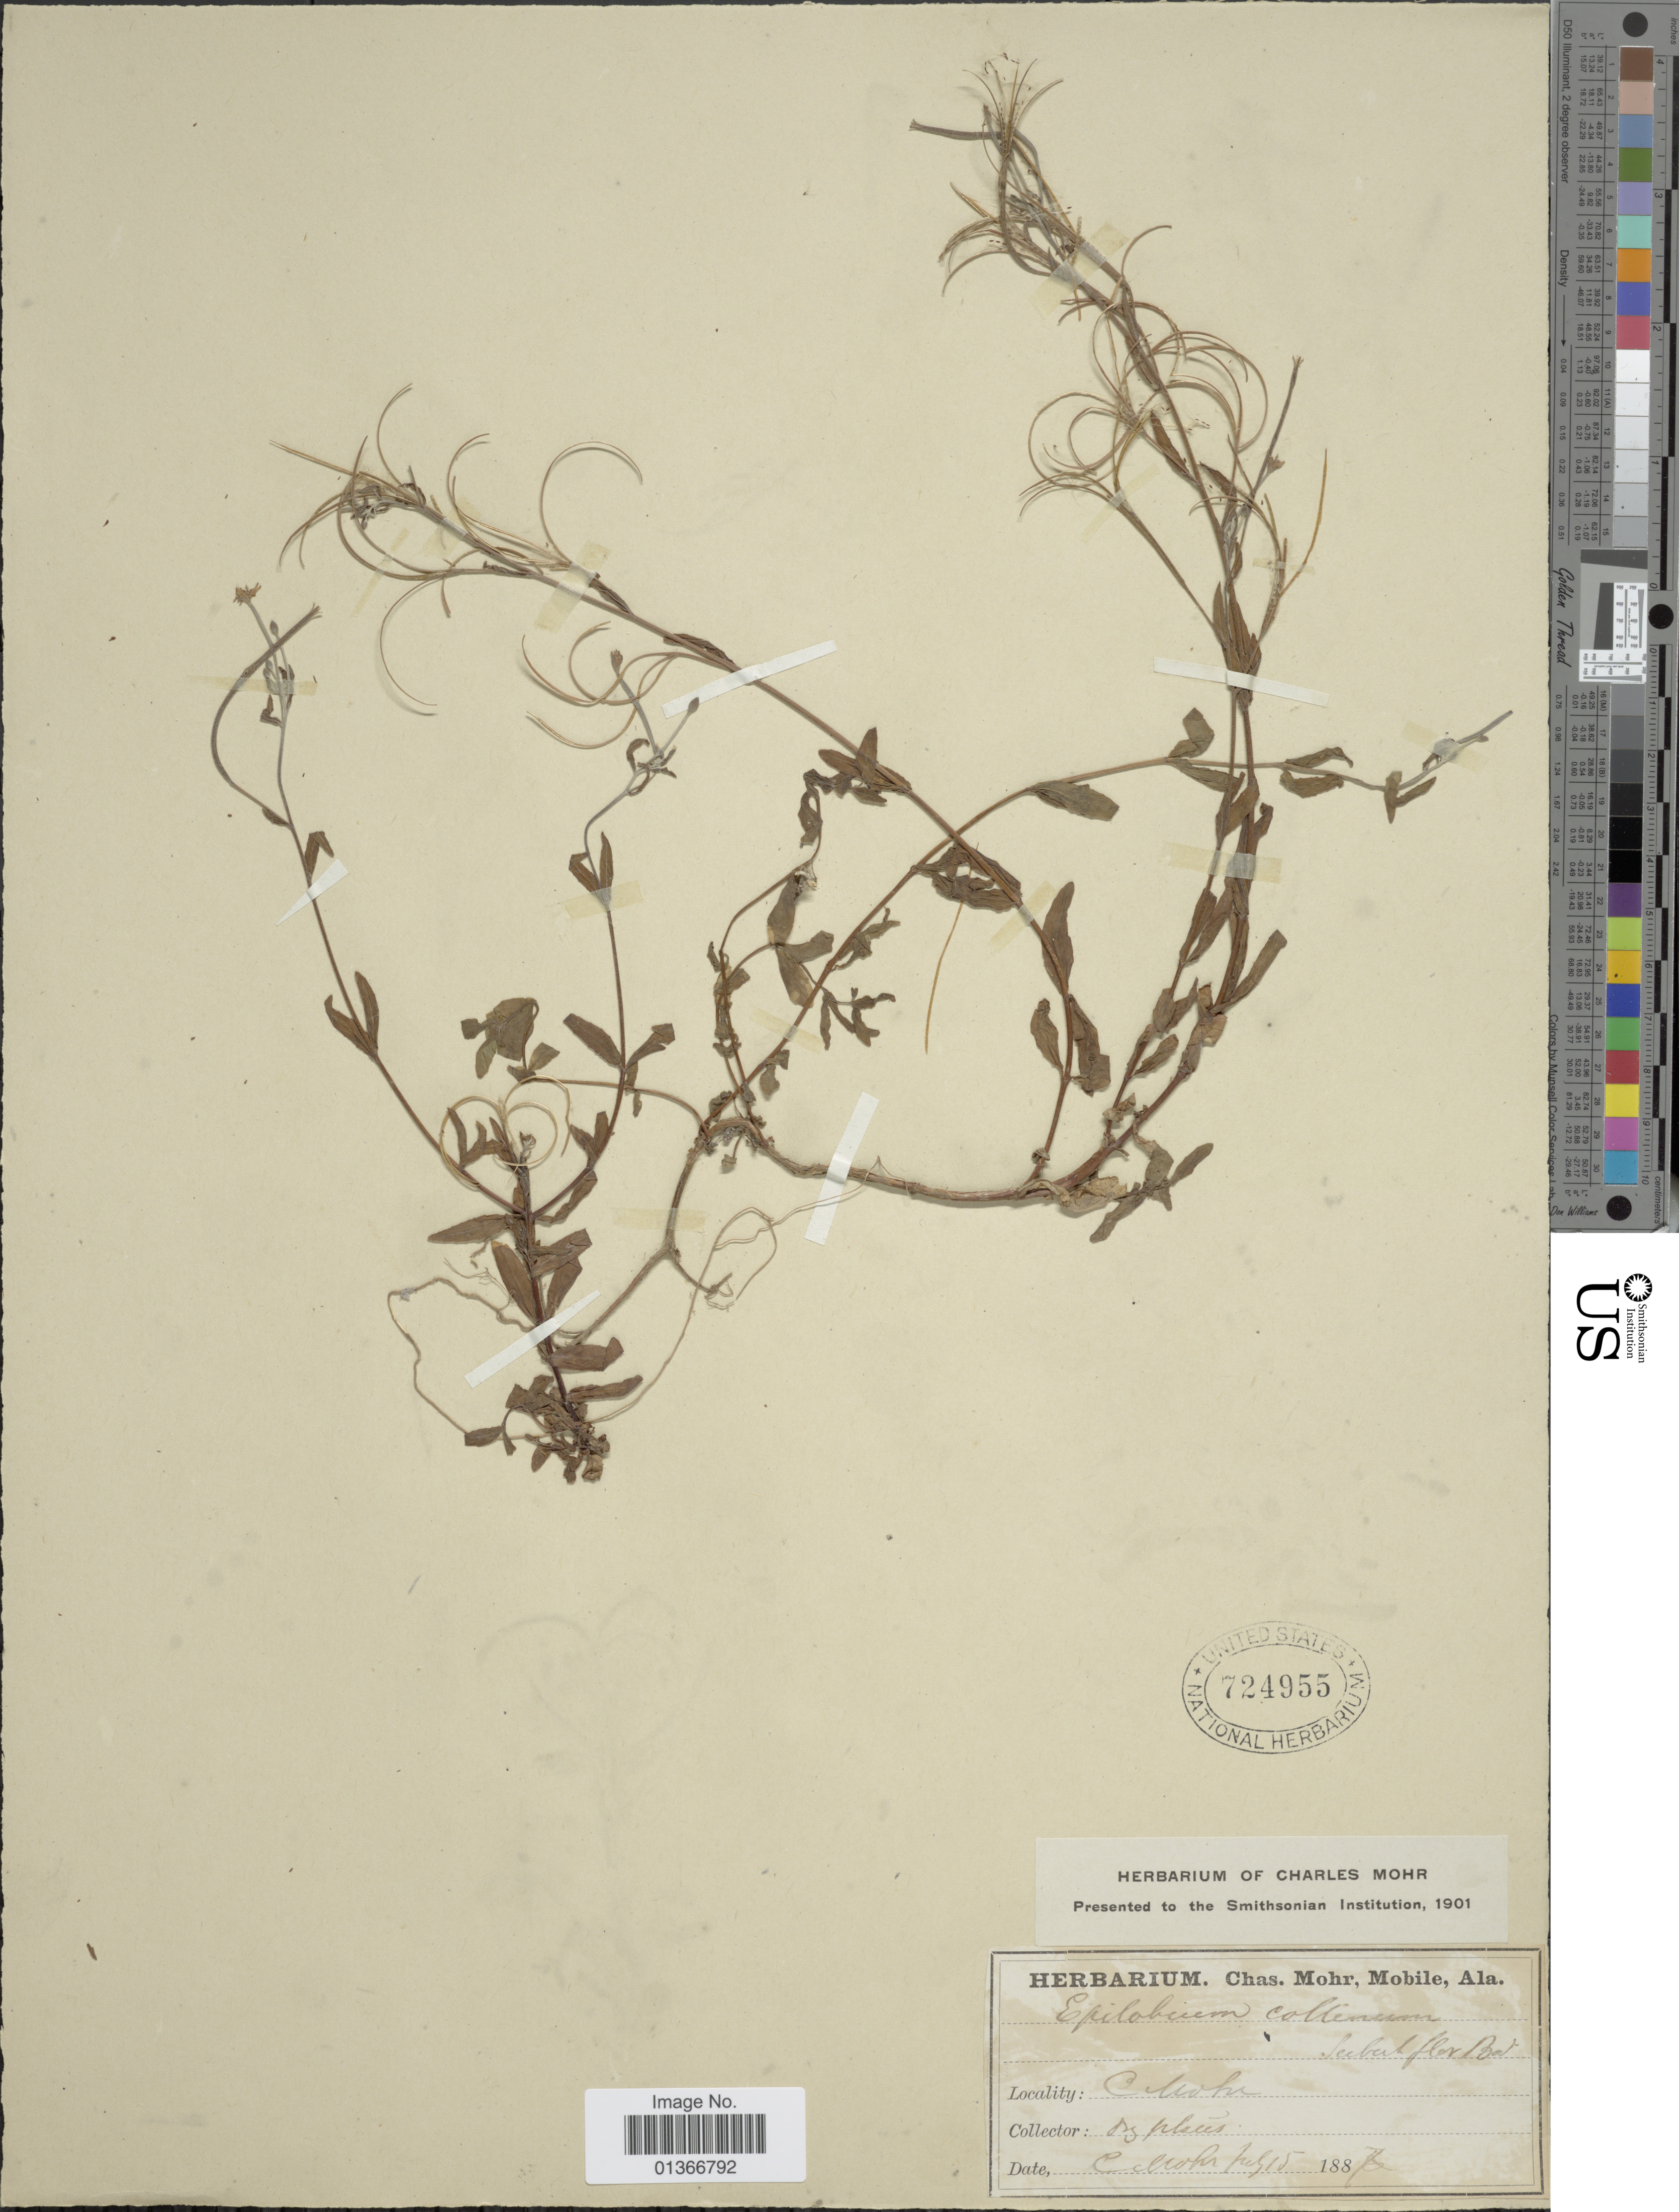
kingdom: Plantae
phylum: Tracheophyta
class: Magnoliopsida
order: Myrtales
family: Onagraceae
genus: Epilobium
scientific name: Epilobium collinum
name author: C.C. Gmel.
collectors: C. T. Mohr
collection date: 1887-07-15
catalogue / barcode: US 724955